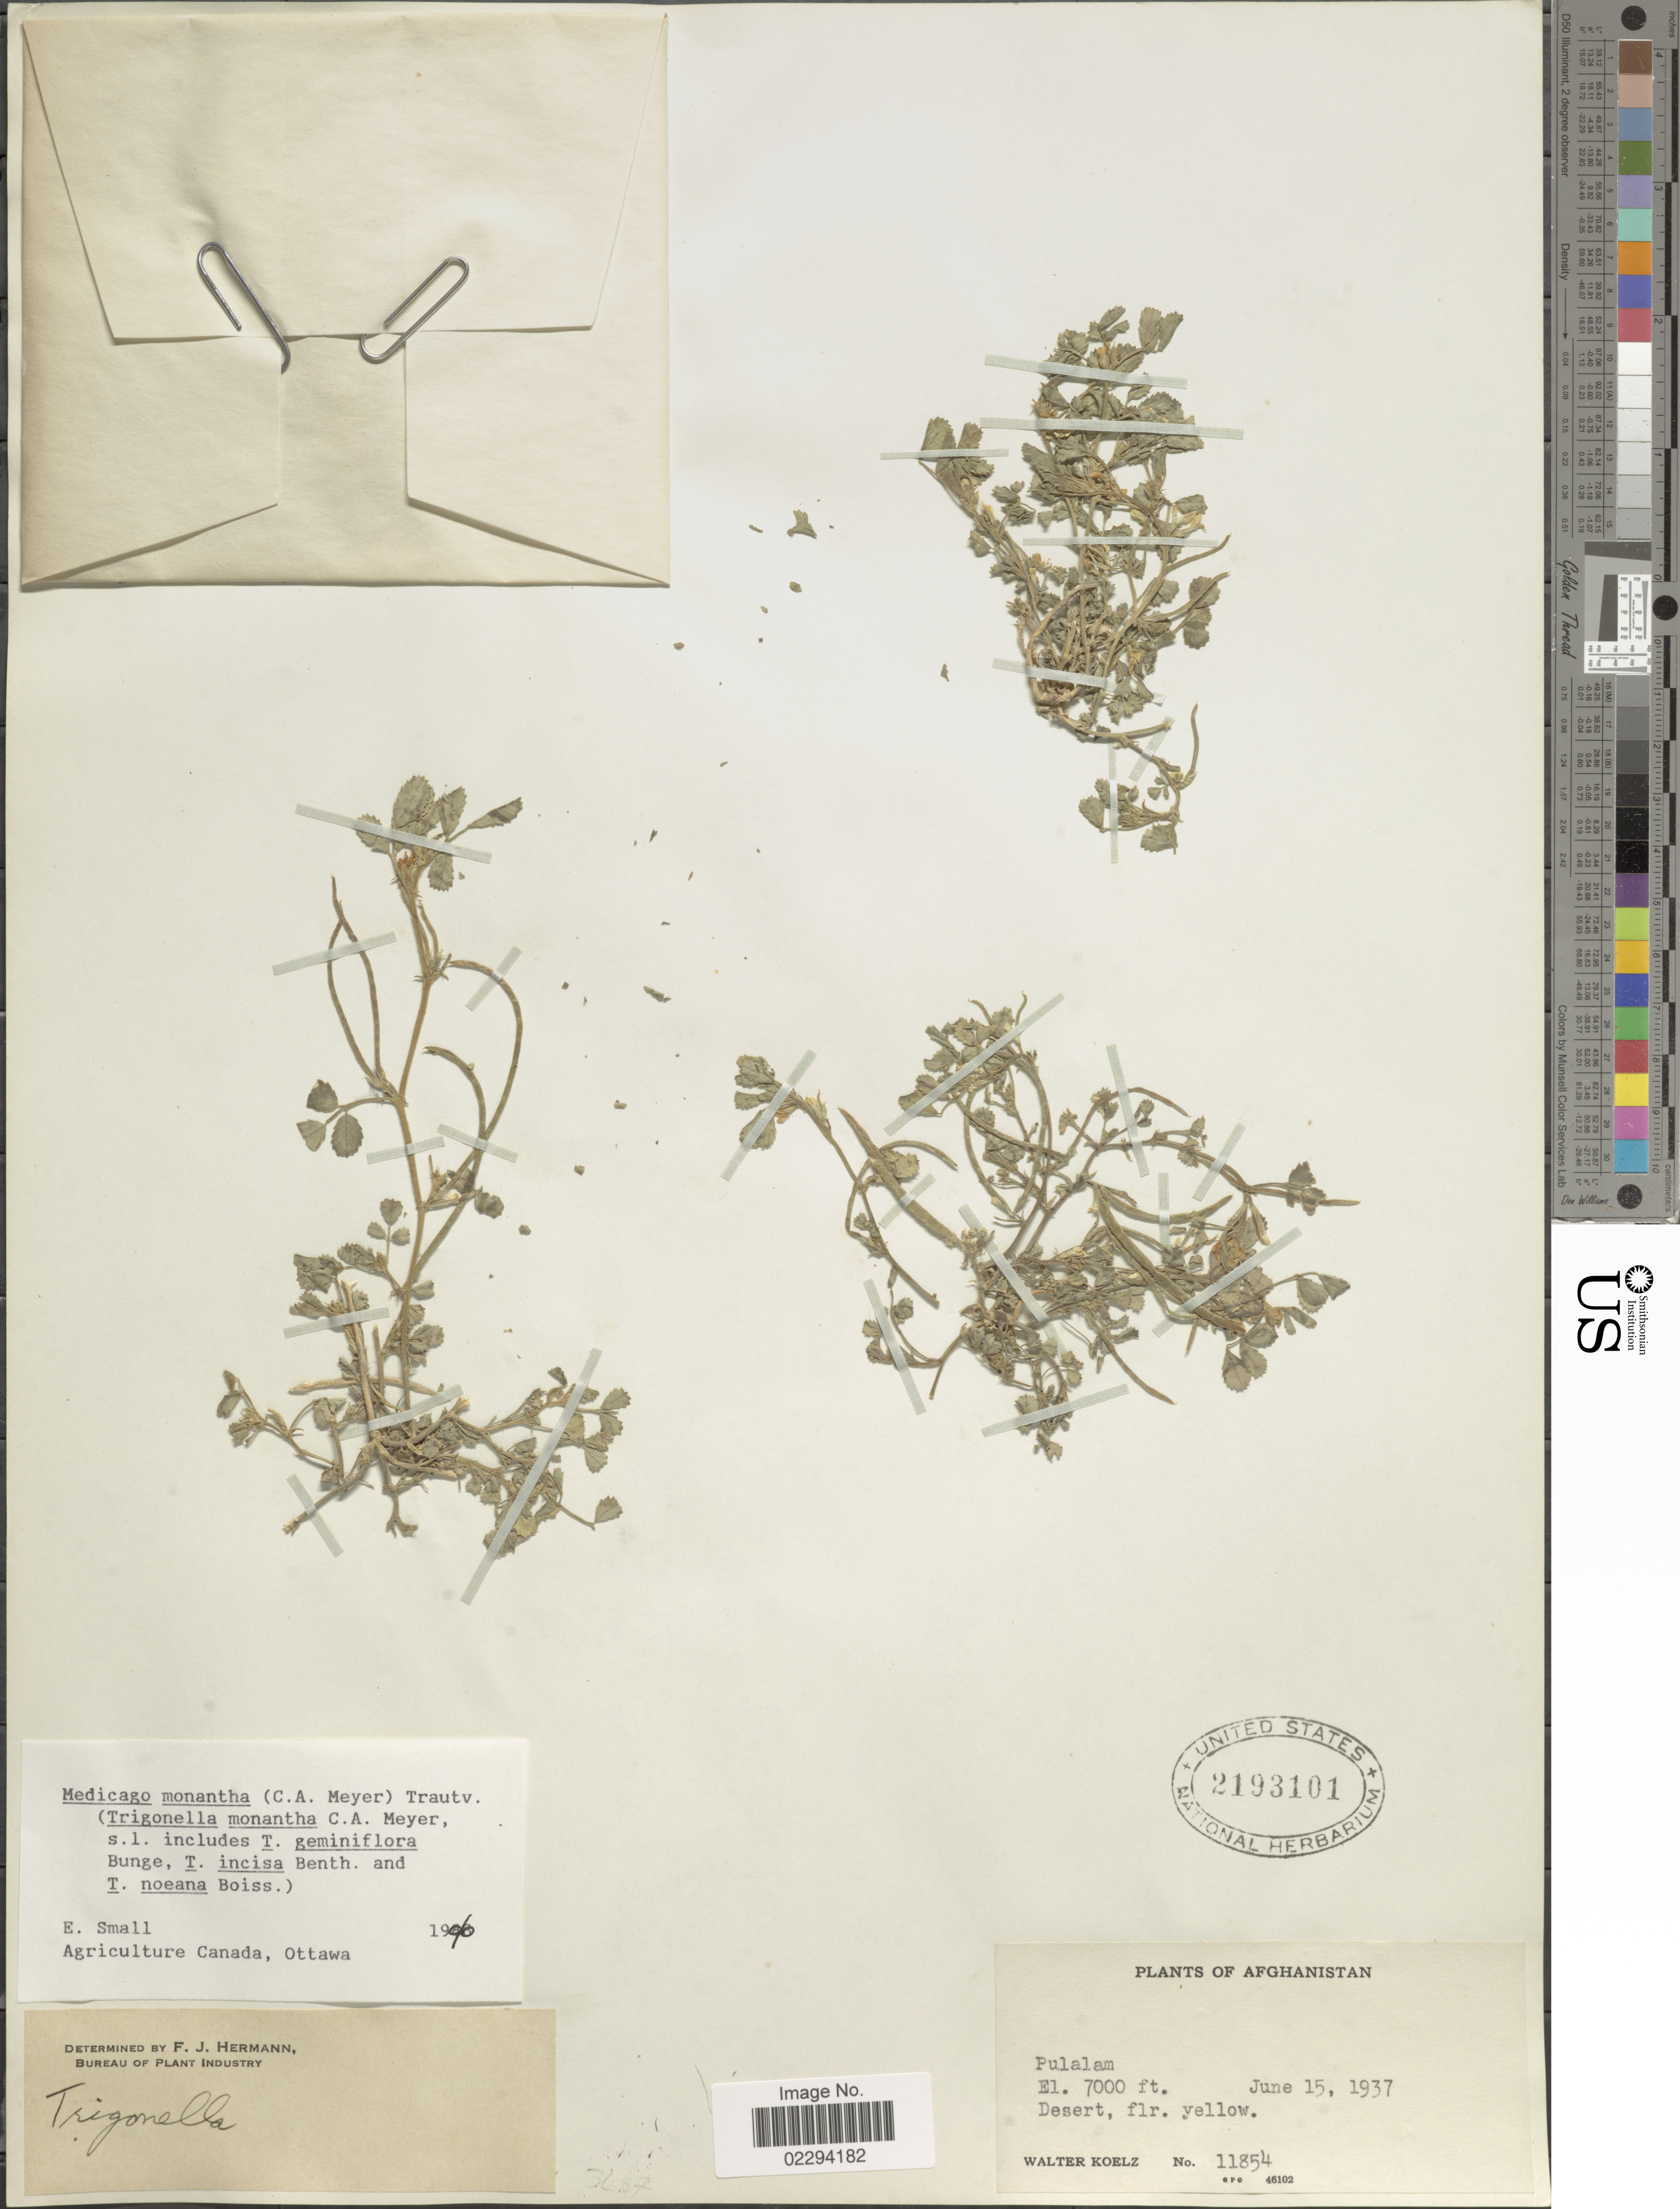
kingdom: Plantae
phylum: Tracheophyta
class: Magnoliopsida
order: Fabales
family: Fabaceae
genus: Medicago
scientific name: Medicago monantha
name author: (C.A. Mey.) Trautv.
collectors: W. N. Koelz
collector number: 11854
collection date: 1937-06-15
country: Afghanistan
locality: Pulalam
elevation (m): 2134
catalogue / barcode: US 2193101